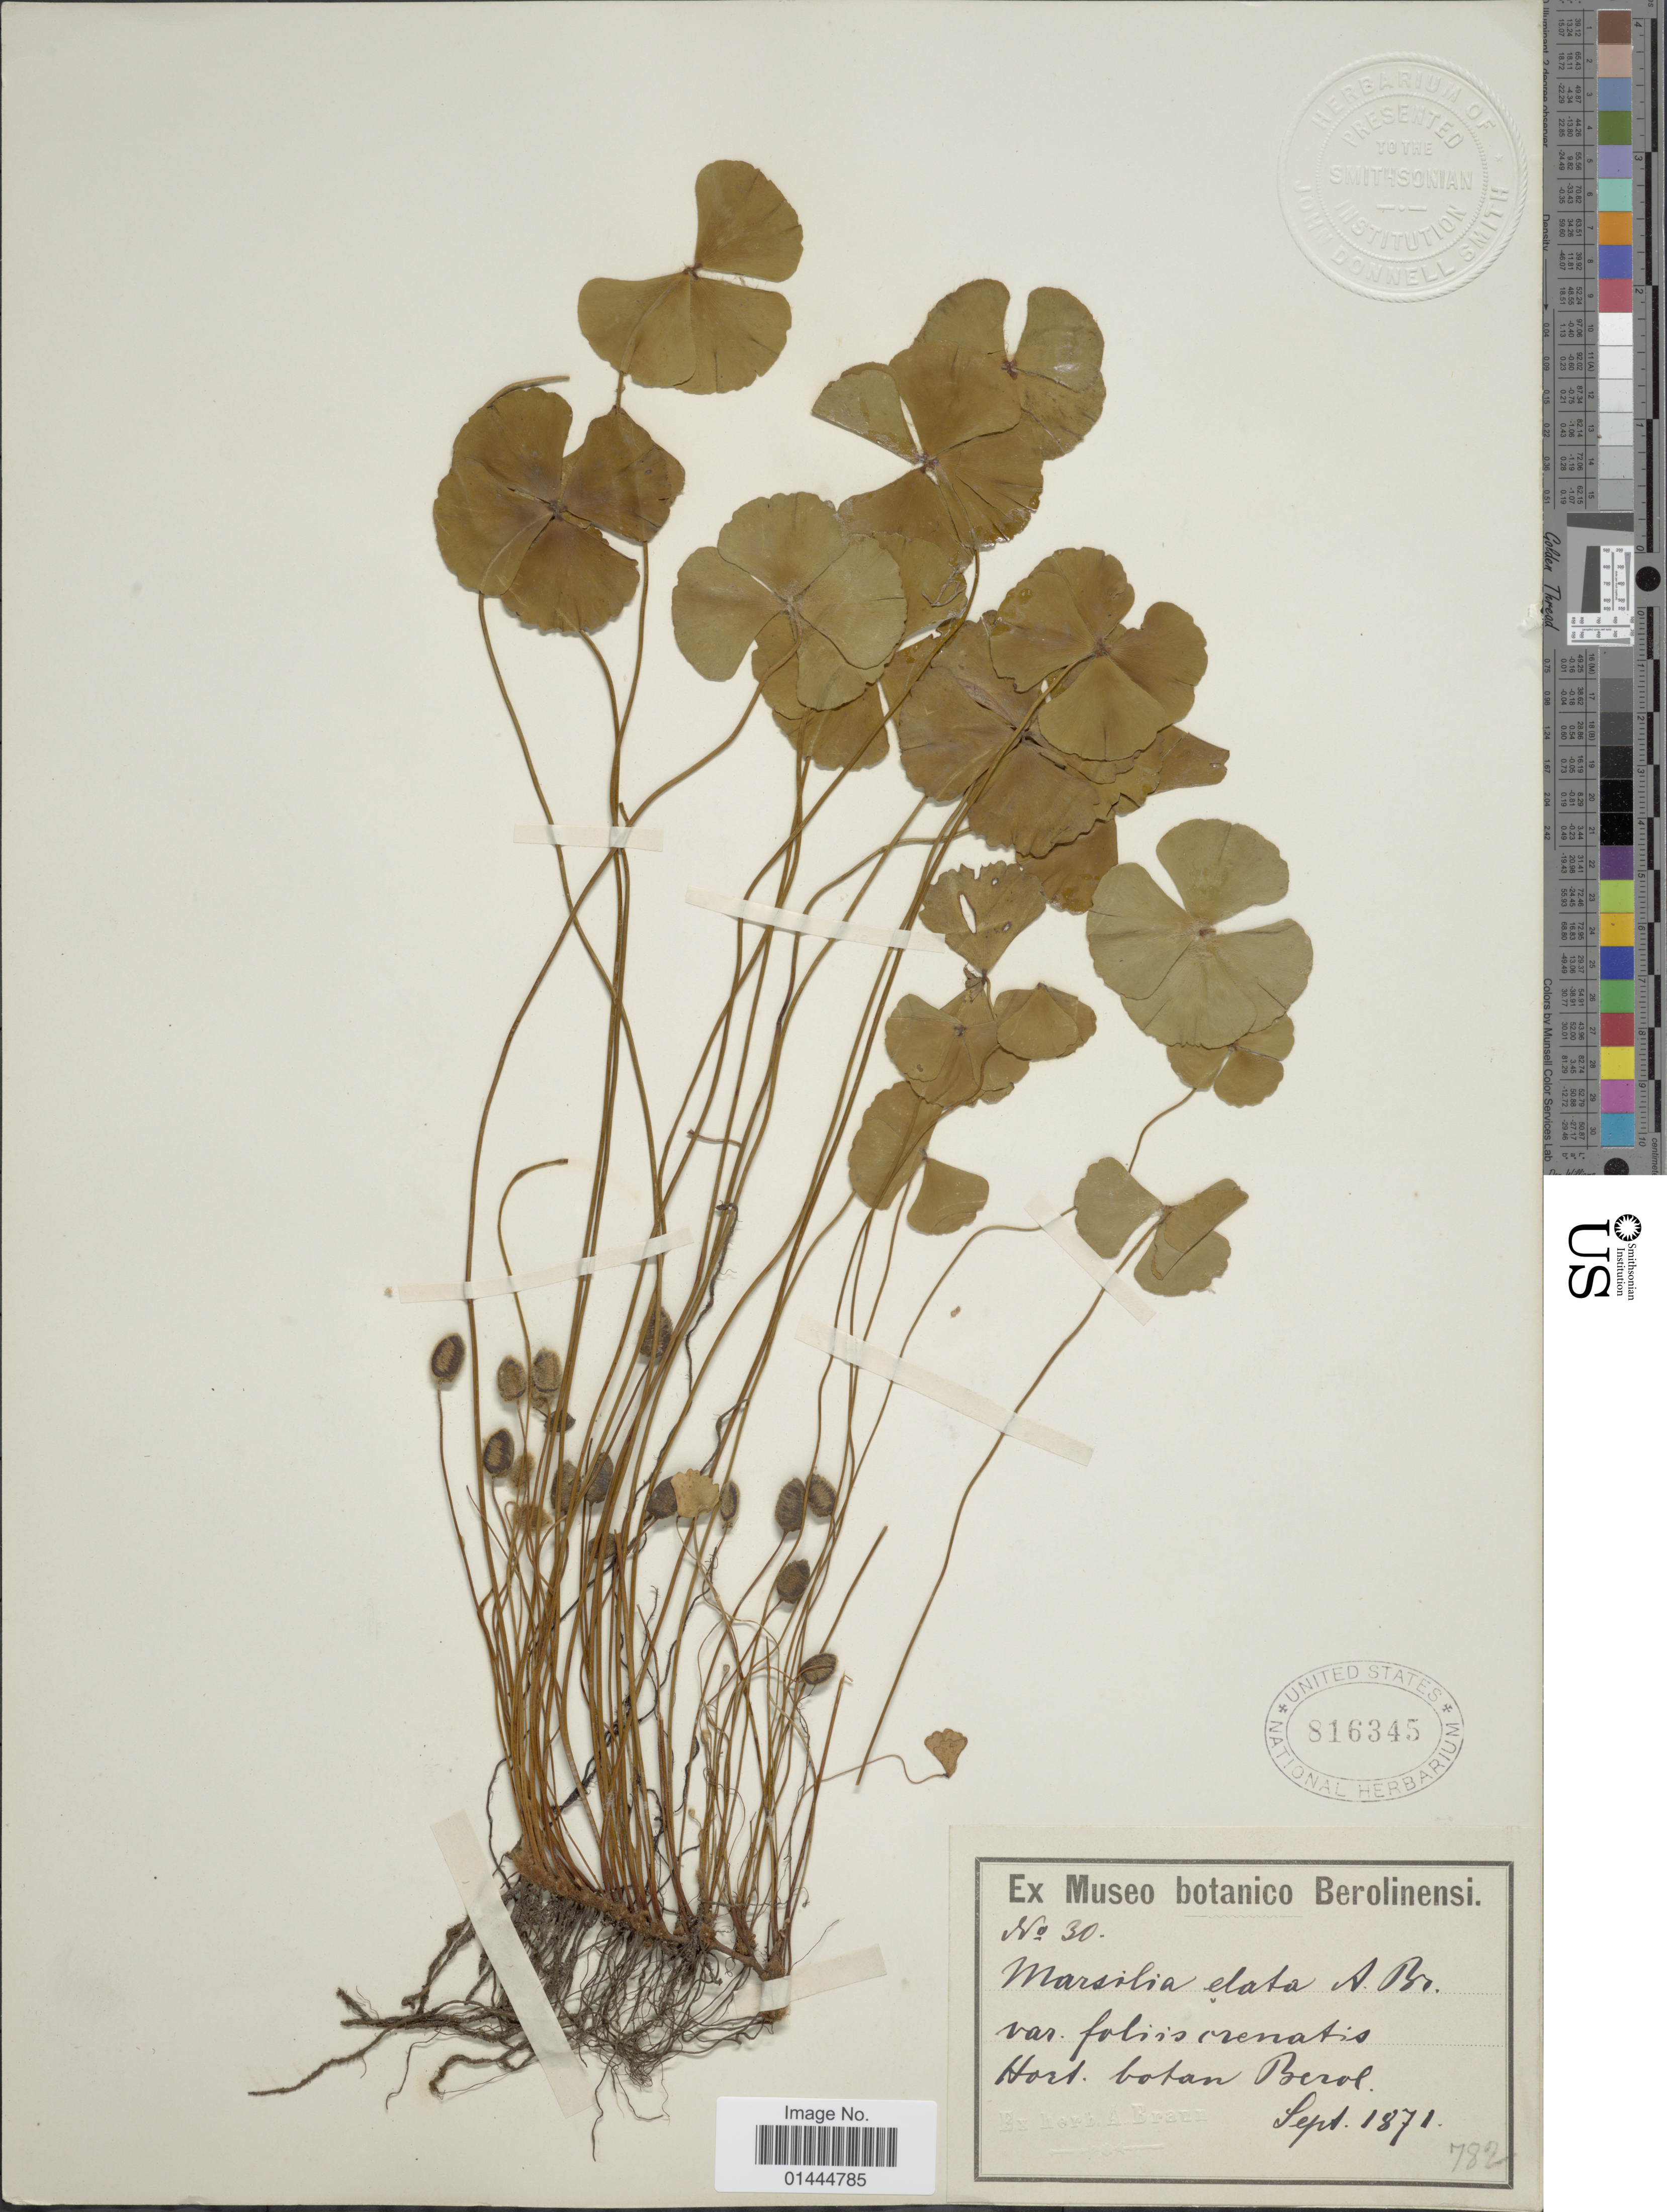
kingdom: Plantae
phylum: Tracheophyta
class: Polypodiopsida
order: Salviniales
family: Marsileaceae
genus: Marsilea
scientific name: Marsilea elata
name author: A. Braun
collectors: ex herb. A. Braun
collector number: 30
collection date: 1871-09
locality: Hort. botan. Berol.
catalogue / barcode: US 816345